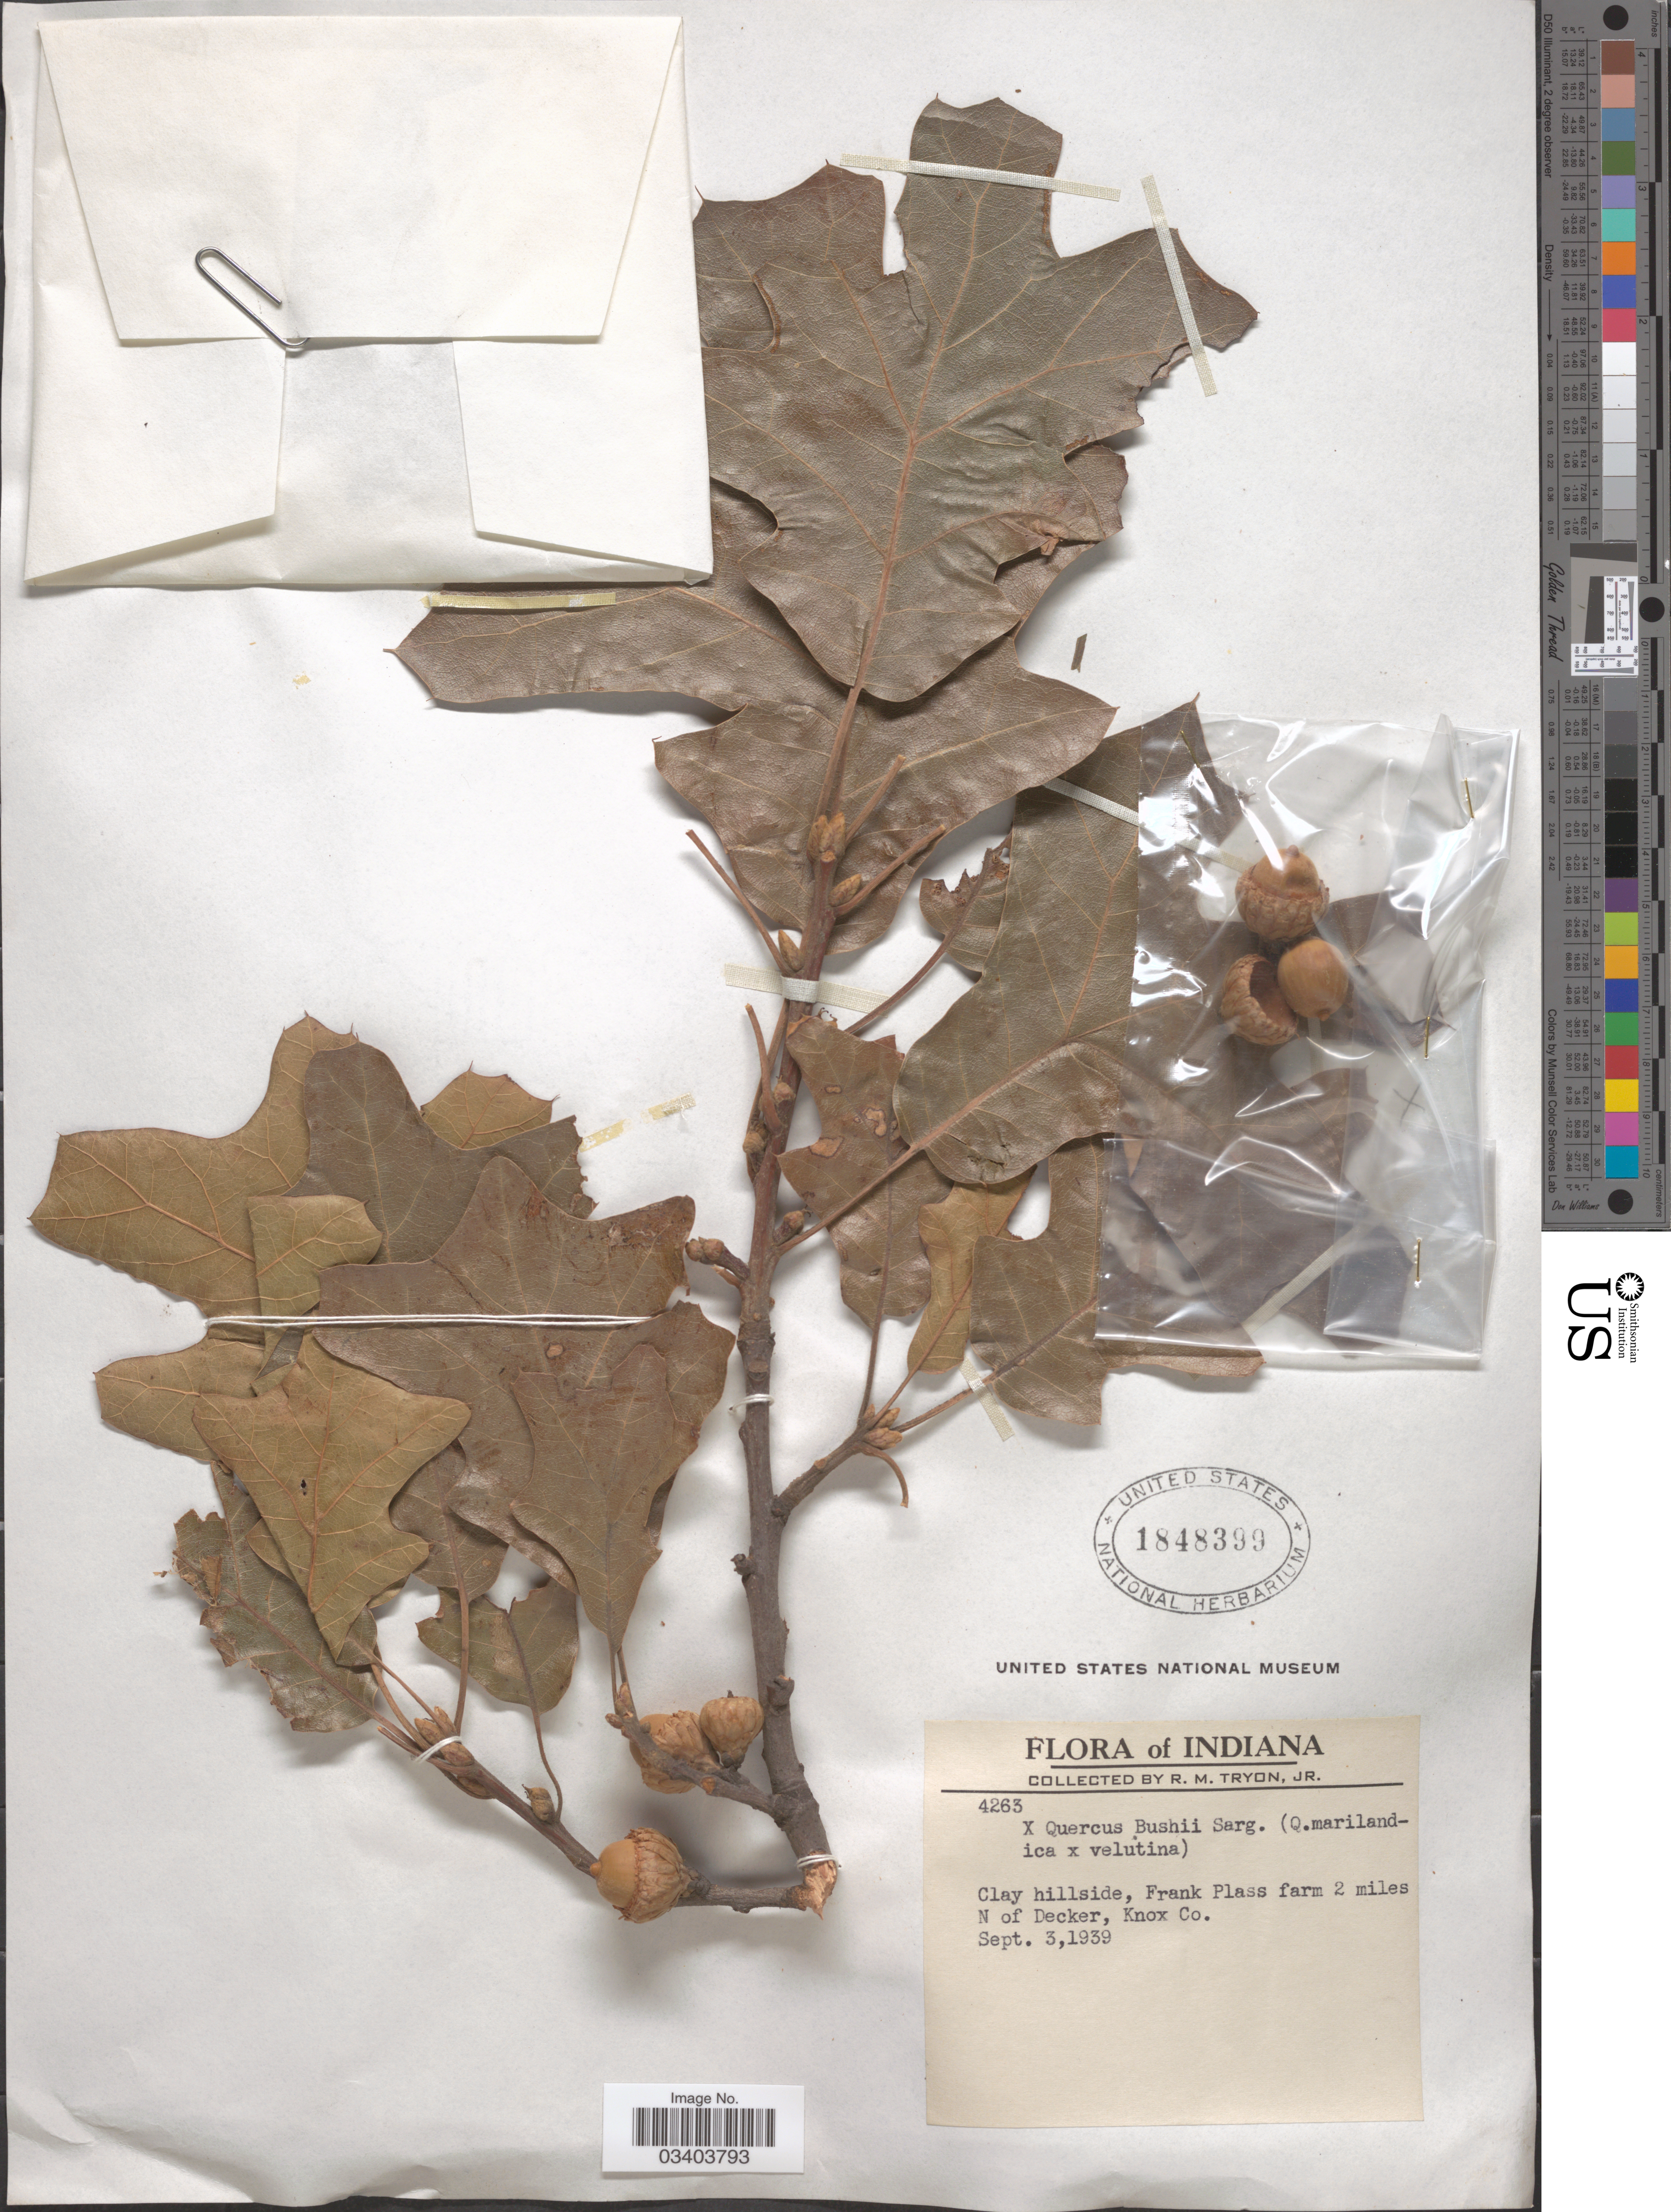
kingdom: Plantae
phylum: Tracheophyta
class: Magnoliopsida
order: Fagales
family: Fagaceae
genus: Quercus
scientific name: Quercus x bushii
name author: Sarg.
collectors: R. Tryon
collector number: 4263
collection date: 1939-09-03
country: United States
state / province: Indiana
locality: Clay hillside, Frank Plass farm 2 miles N of Decker, Knox Co.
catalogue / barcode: US 1848399